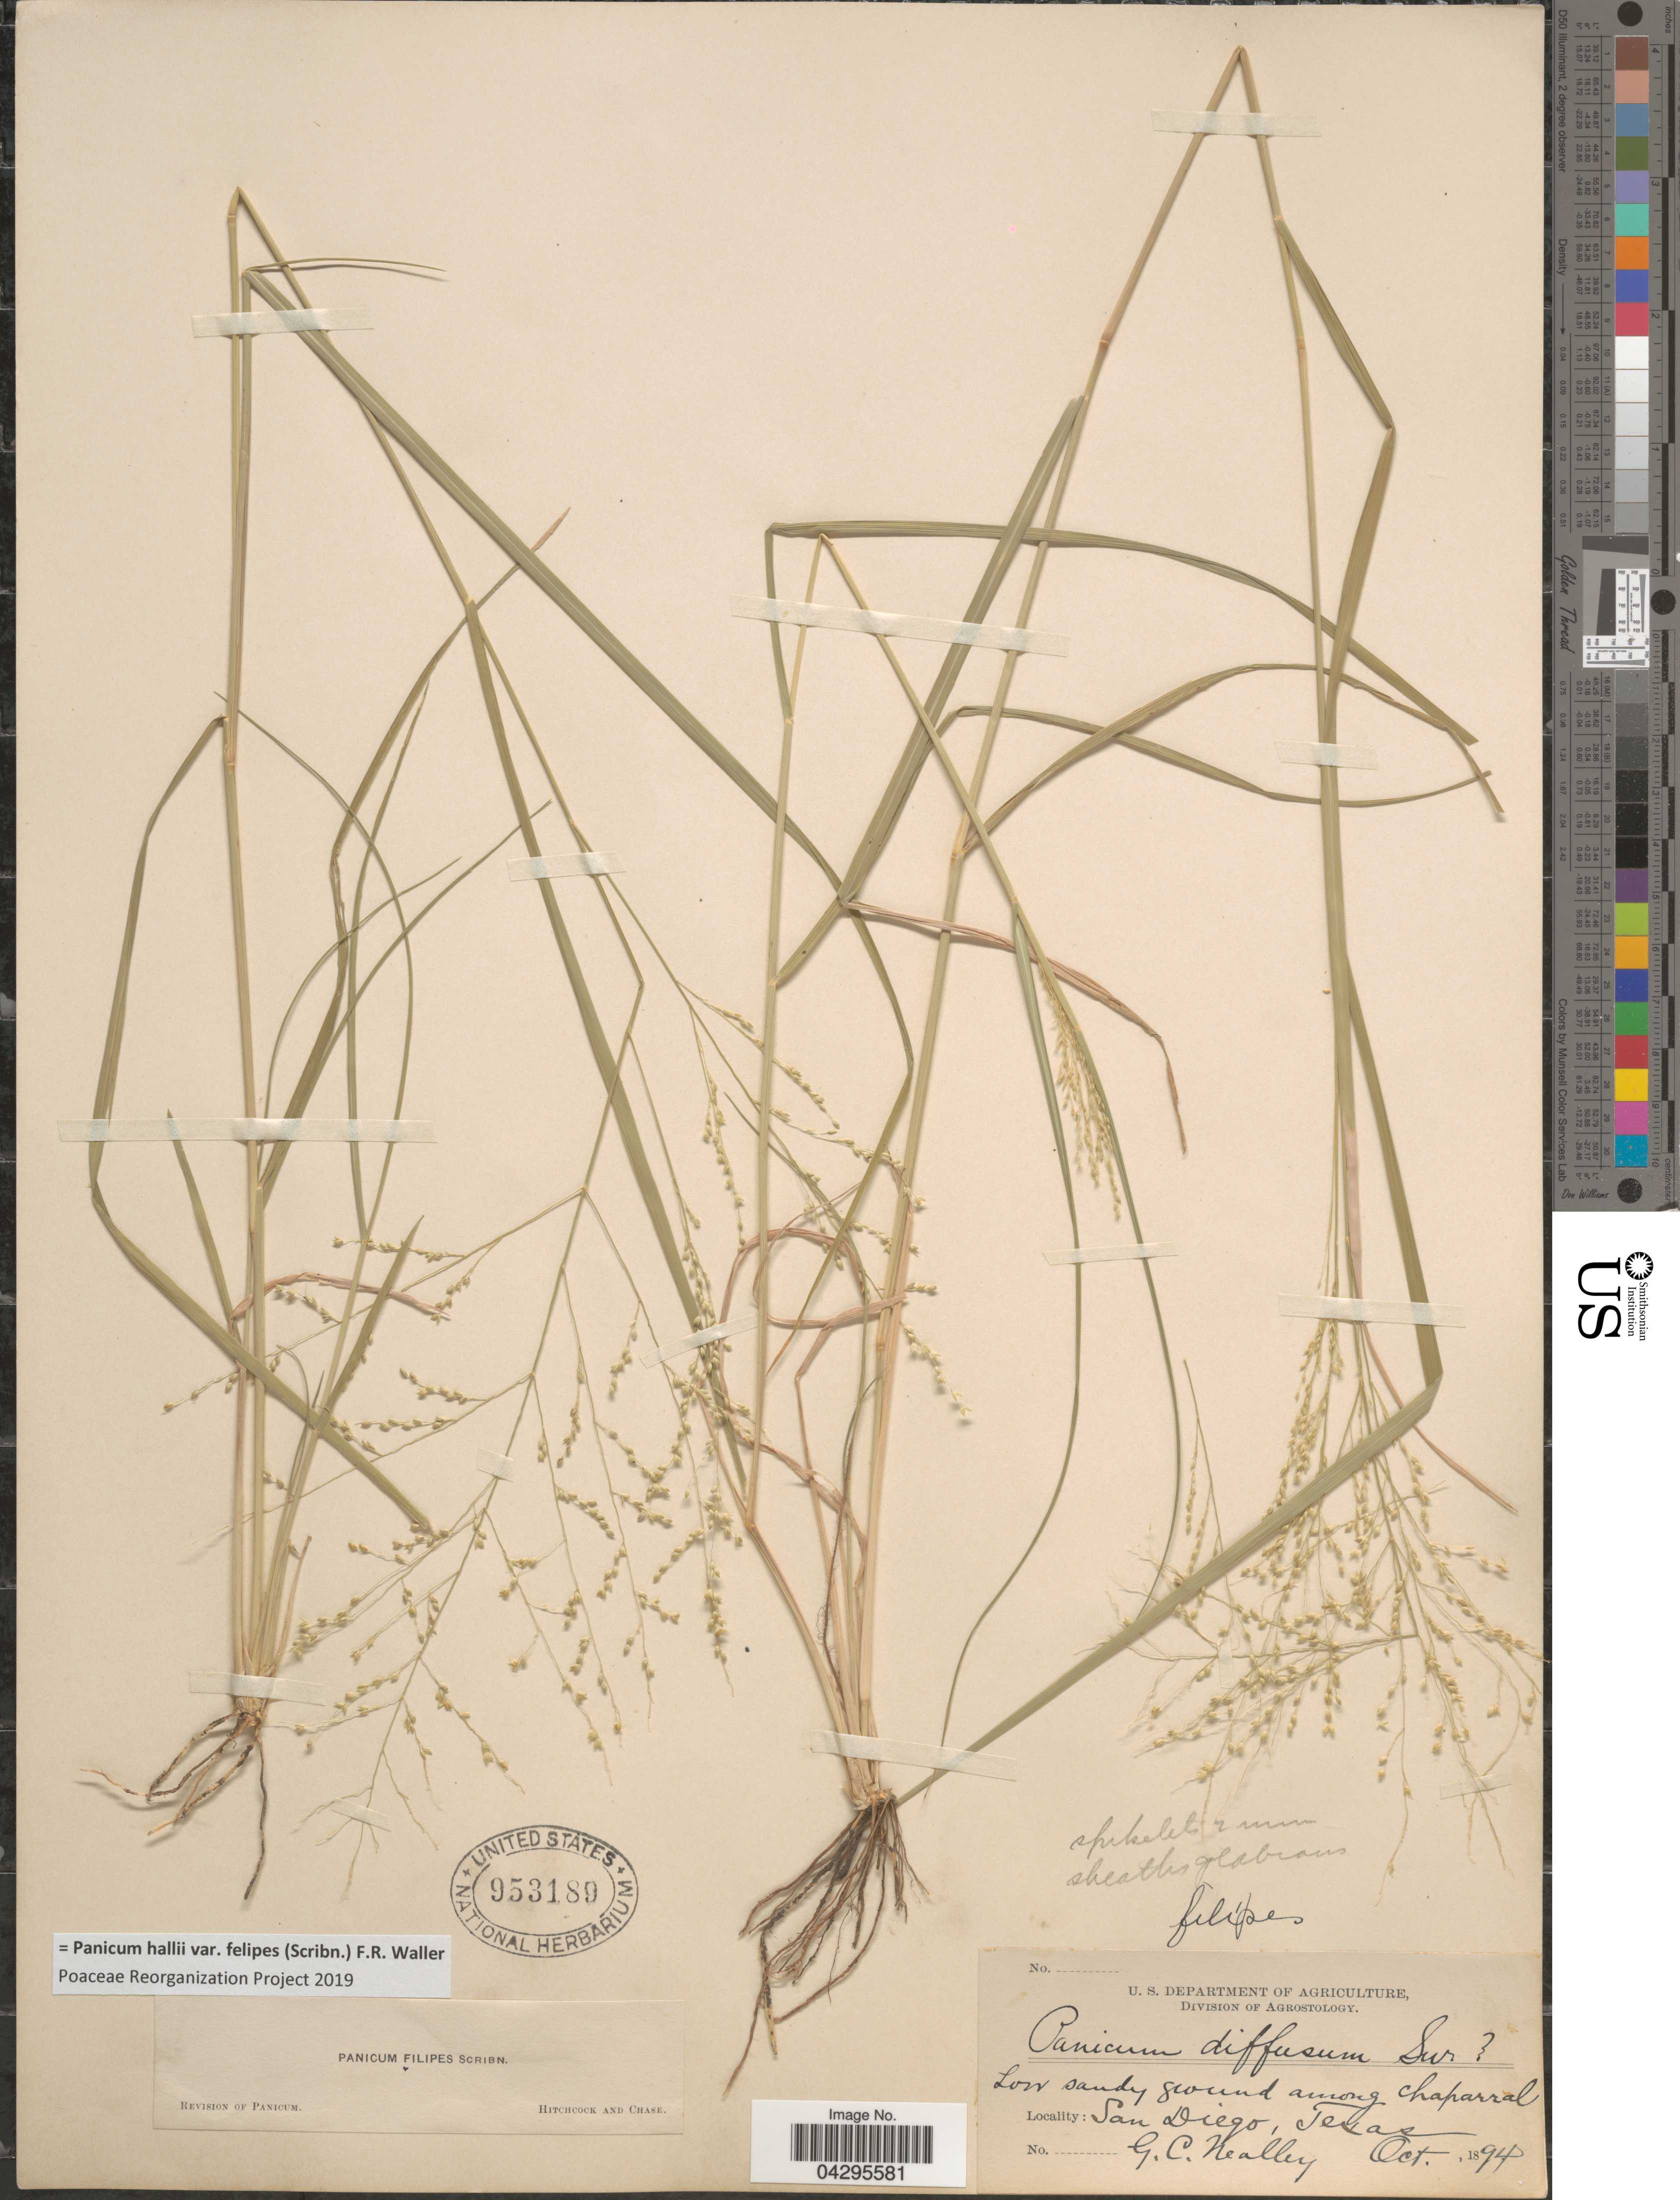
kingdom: Plantae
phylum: Tracheophyta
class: Liliopsida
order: Poales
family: Poaceae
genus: Panicum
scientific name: Panicum hallii var. felipes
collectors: G. C. Nealley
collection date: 1894-10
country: United States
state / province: Texas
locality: San Diego.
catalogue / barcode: US 953189